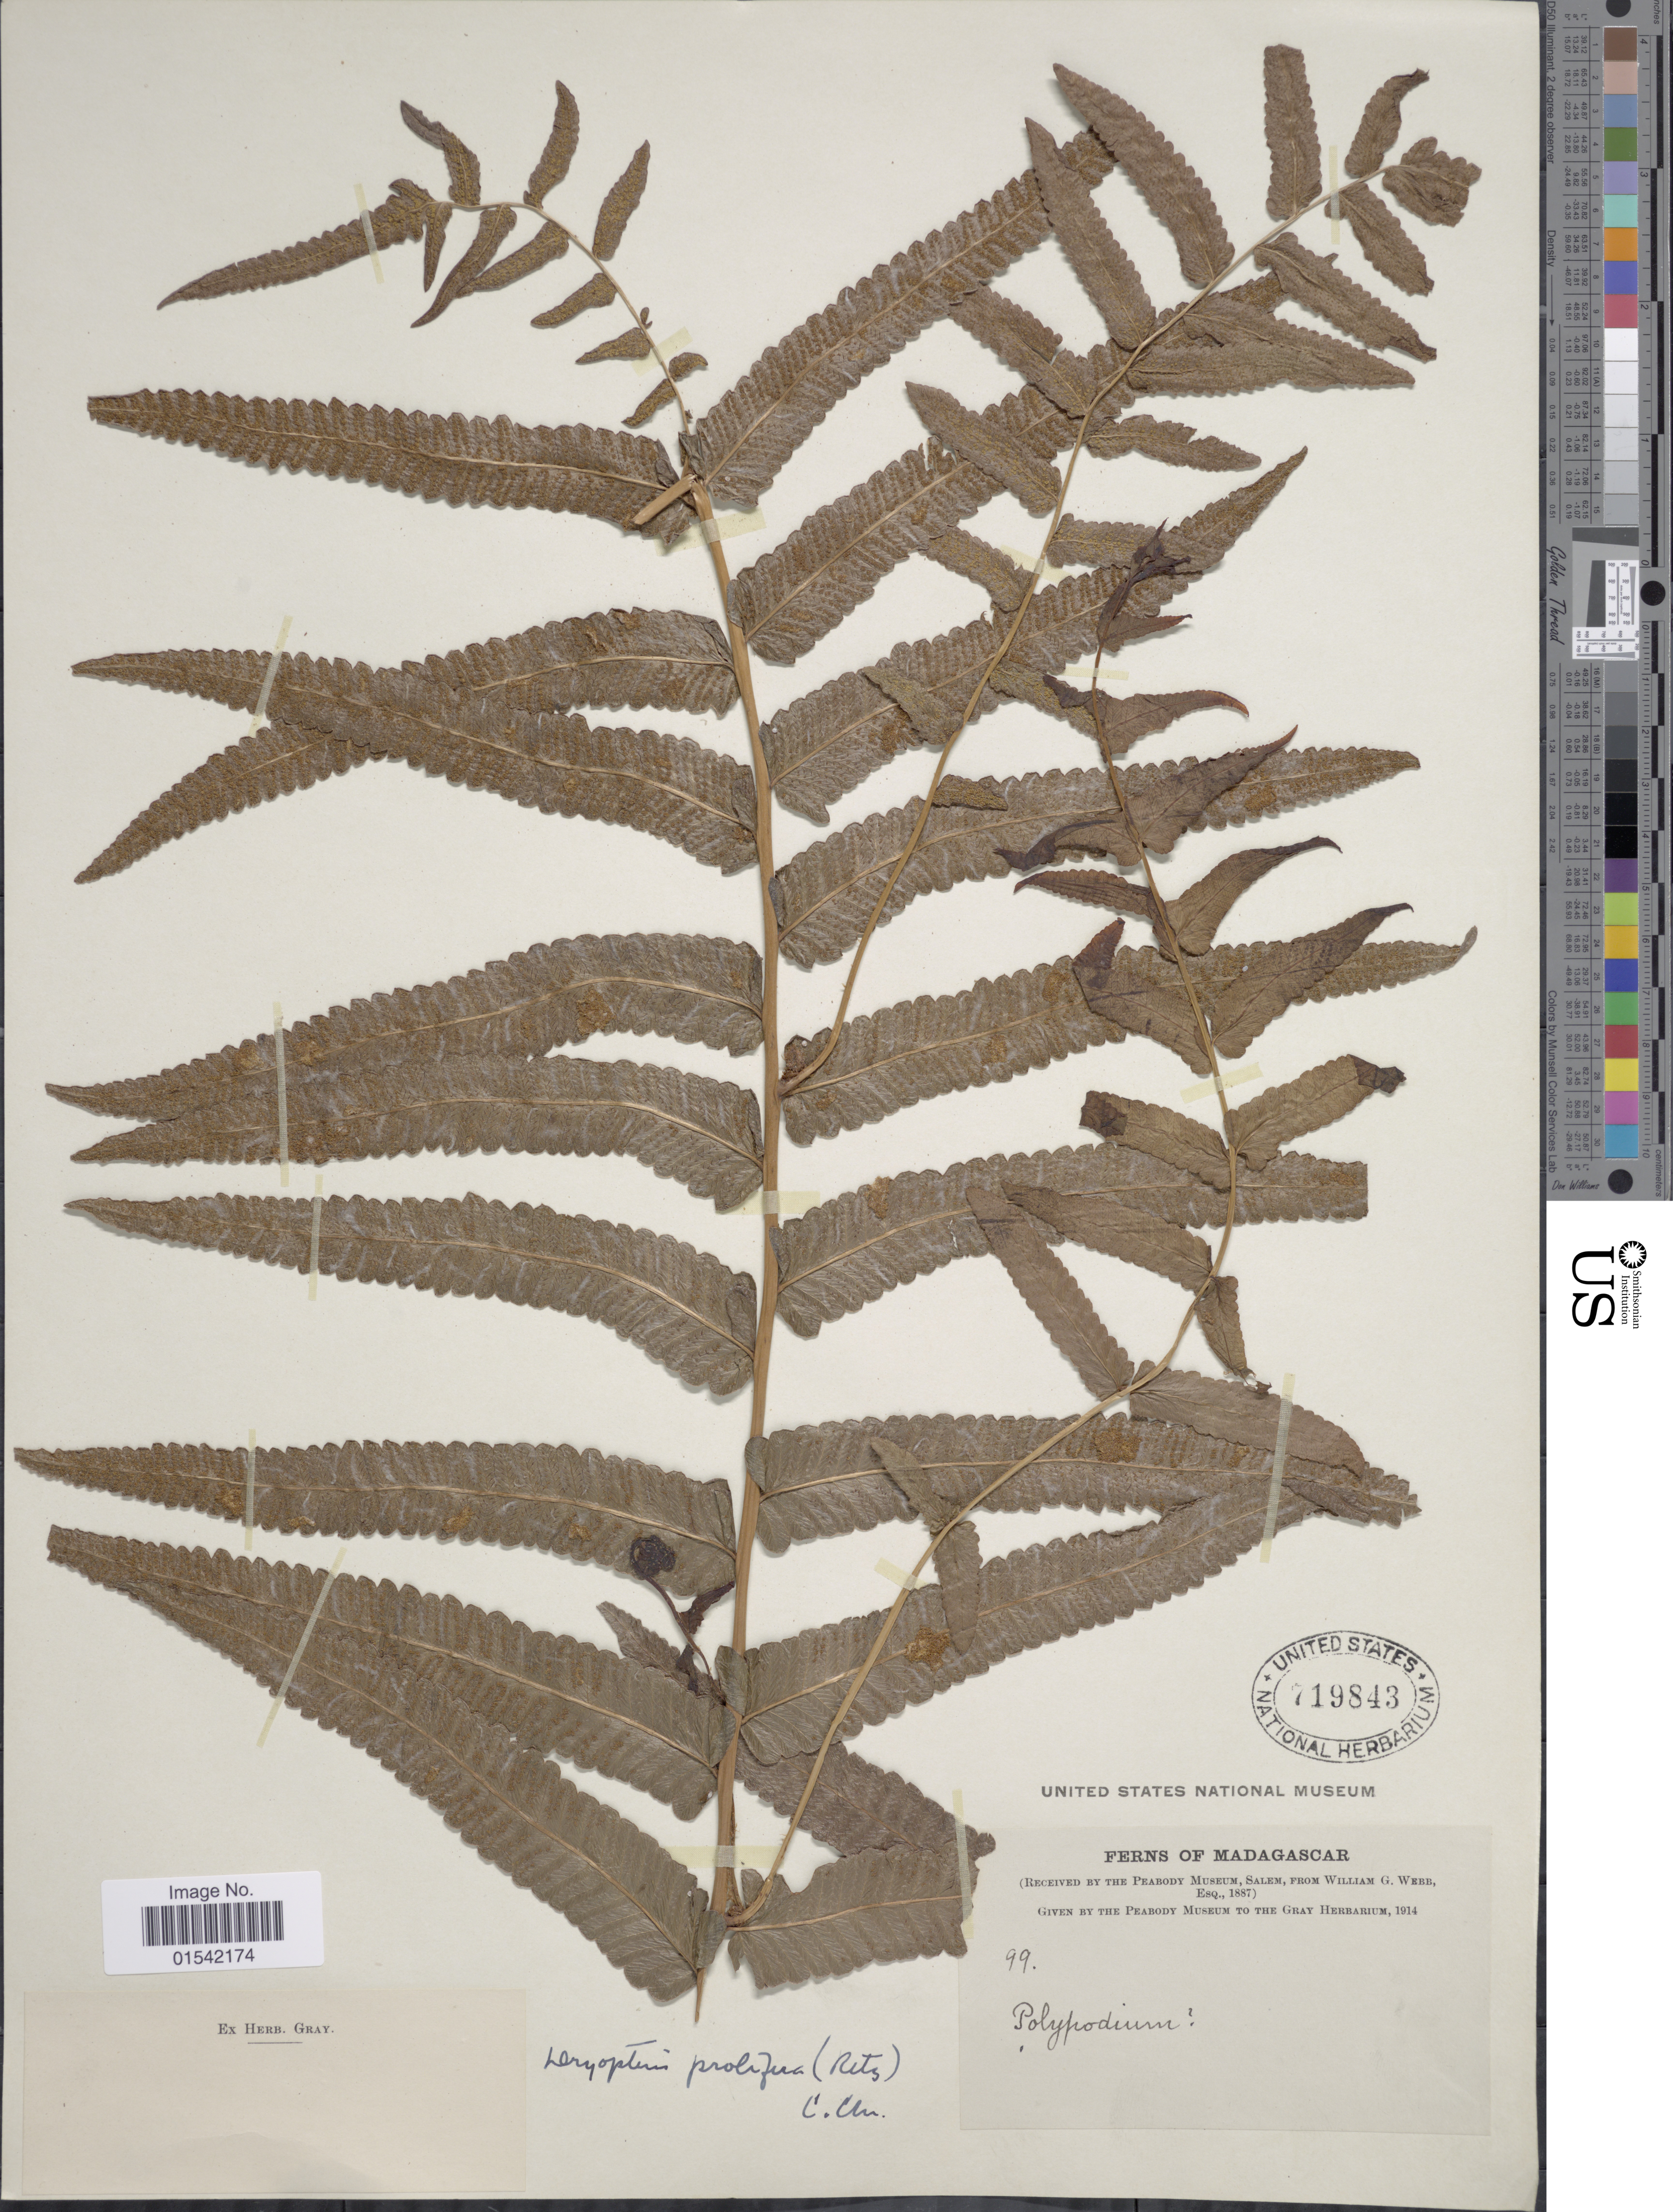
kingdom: Plantae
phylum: Tracheophyta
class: Polypodiopsida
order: Polypodiales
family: Thelypteridaceae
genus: Ampelopteris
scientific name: Ampelopteris prolifera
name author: (Retz.) Copel.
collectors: ex herb. Gray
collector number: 99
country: Madagascar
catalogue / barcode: US 719843